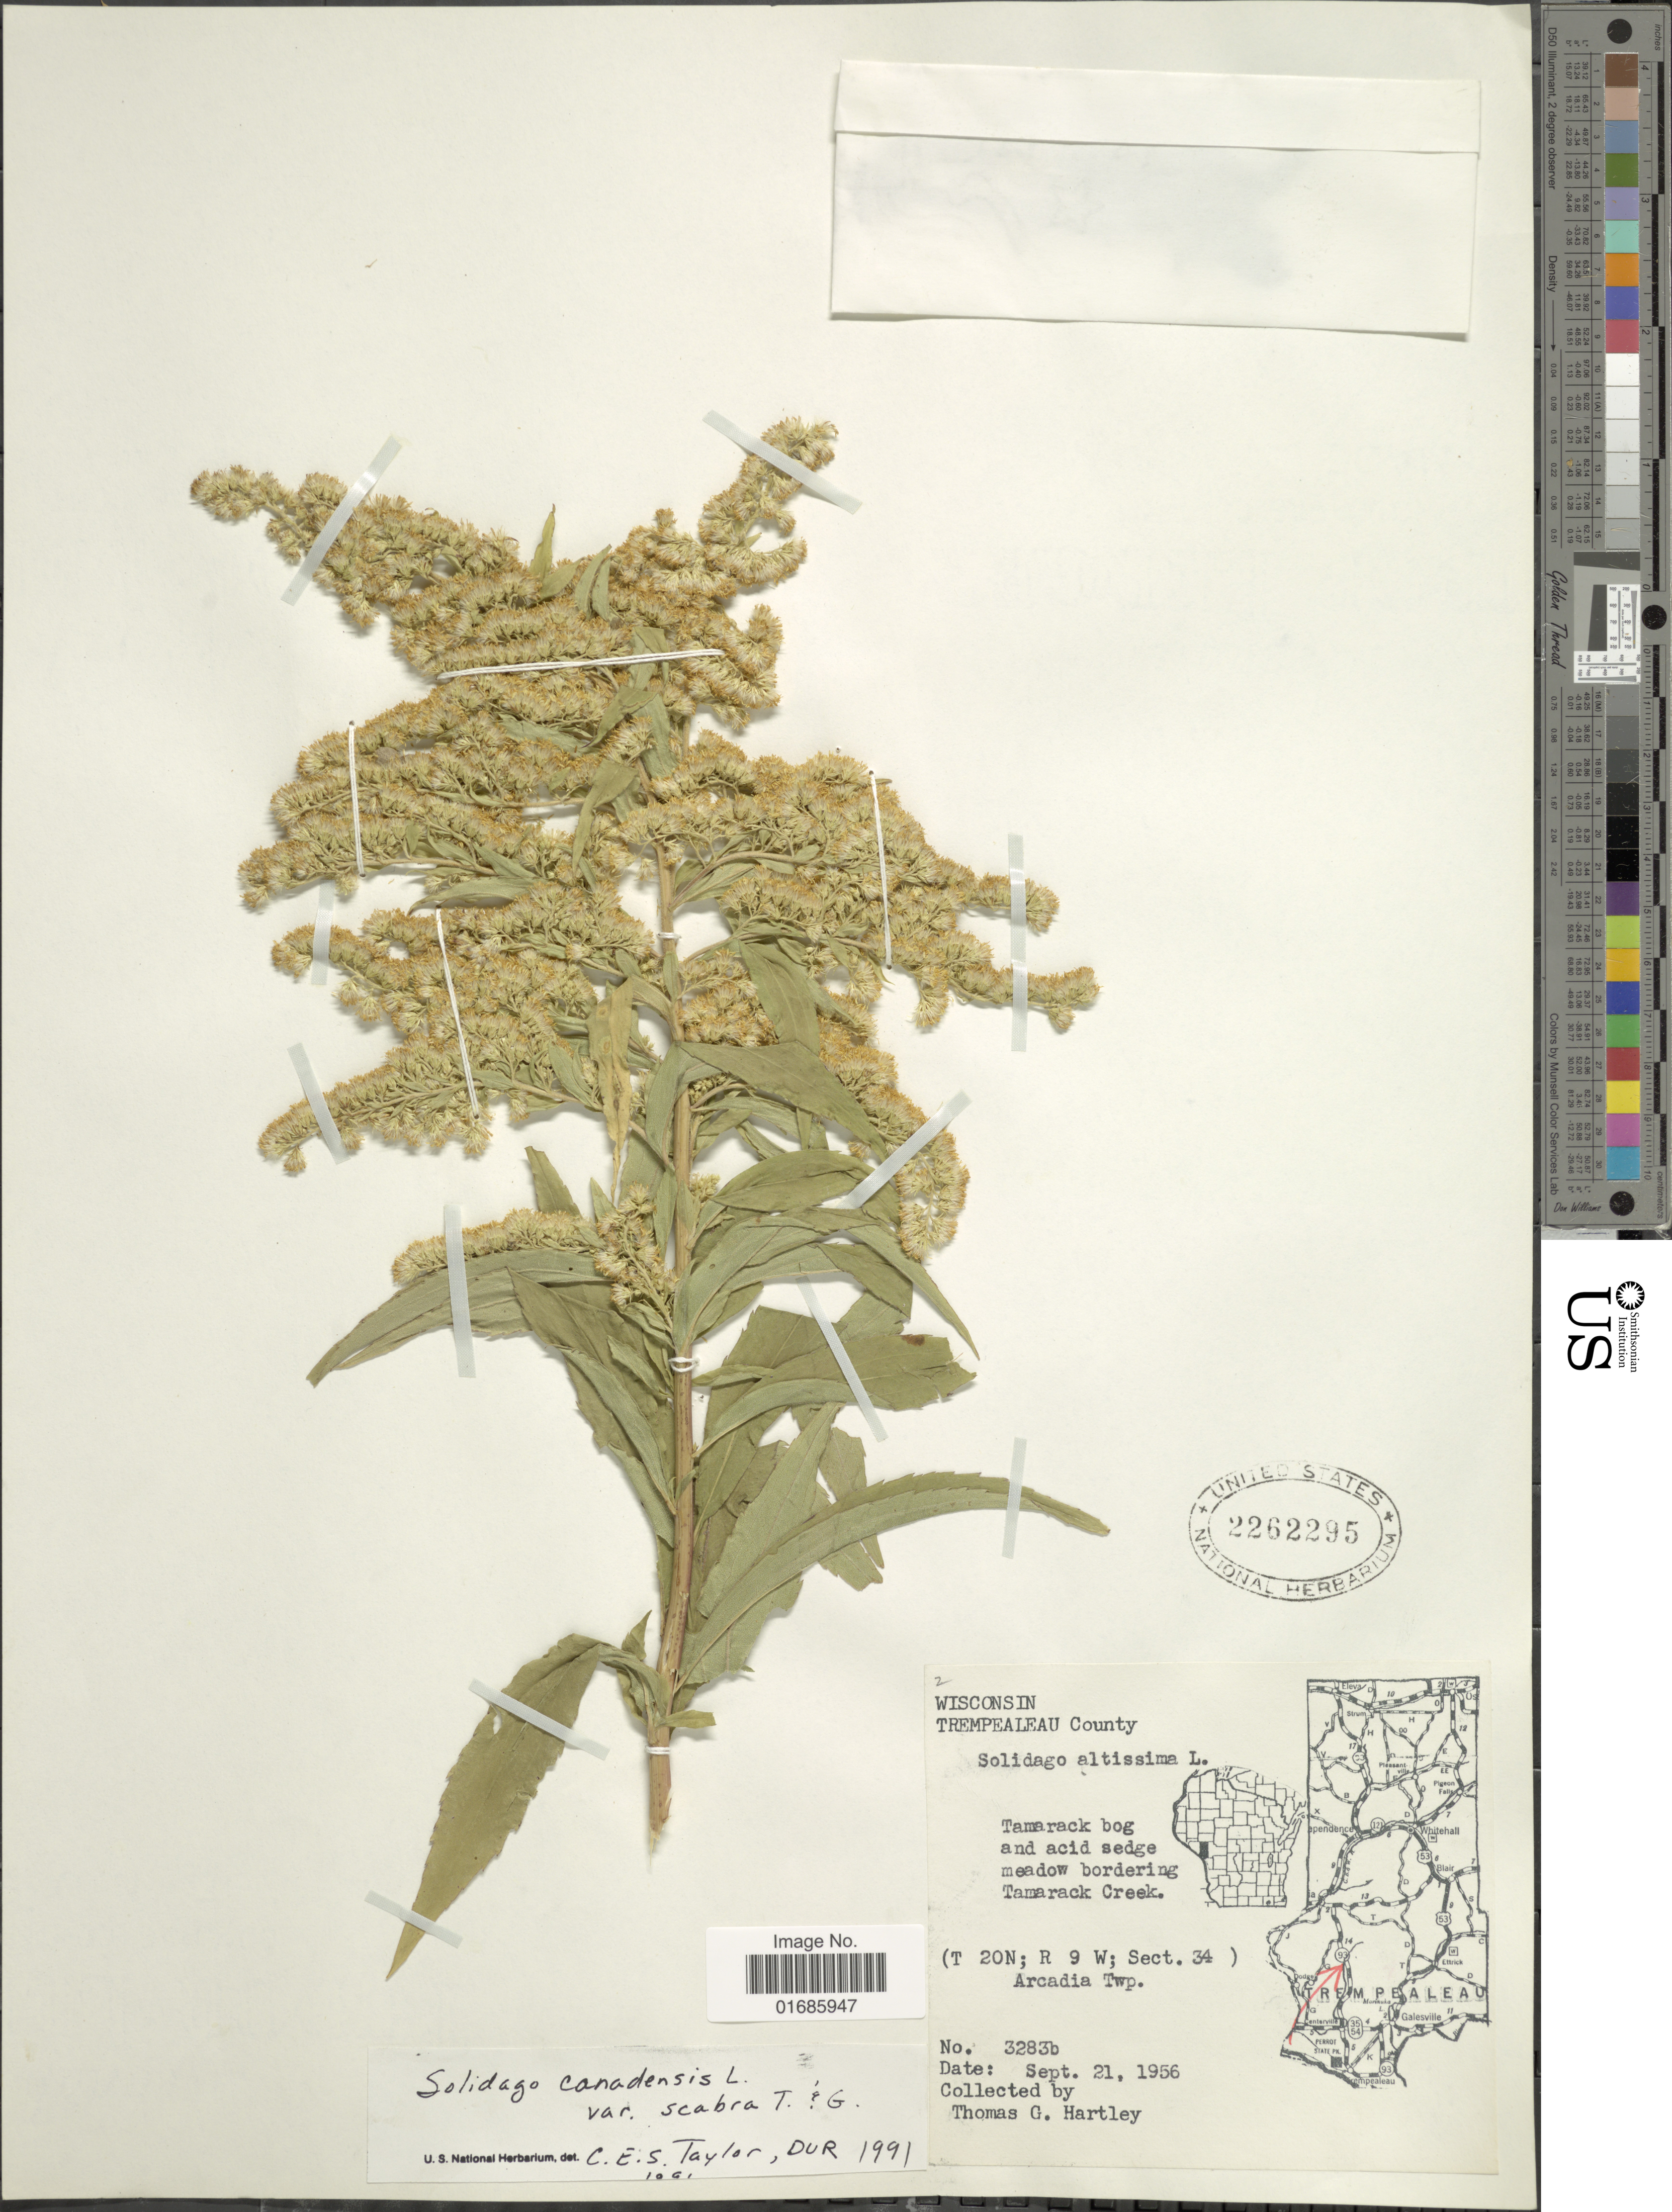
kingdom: Plantae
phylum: Tracheophyta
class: Magnoliopsida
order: Asterales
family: Asteraceae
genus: Solidago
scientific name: Solidago canadensis var. scabra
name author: (Muhl. ex Willd.) Torr. & A. Gray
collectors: T. G. Hartley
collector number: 3283b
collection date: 1956-09-21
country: United States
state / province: Wisconsin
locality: Trempealeau County, Tamarack bog and acid sedge meadow bordering Tamarack Creek, (T20N, R9W, Sect. 34) Arcadia Twp.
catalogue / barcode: US 2262295